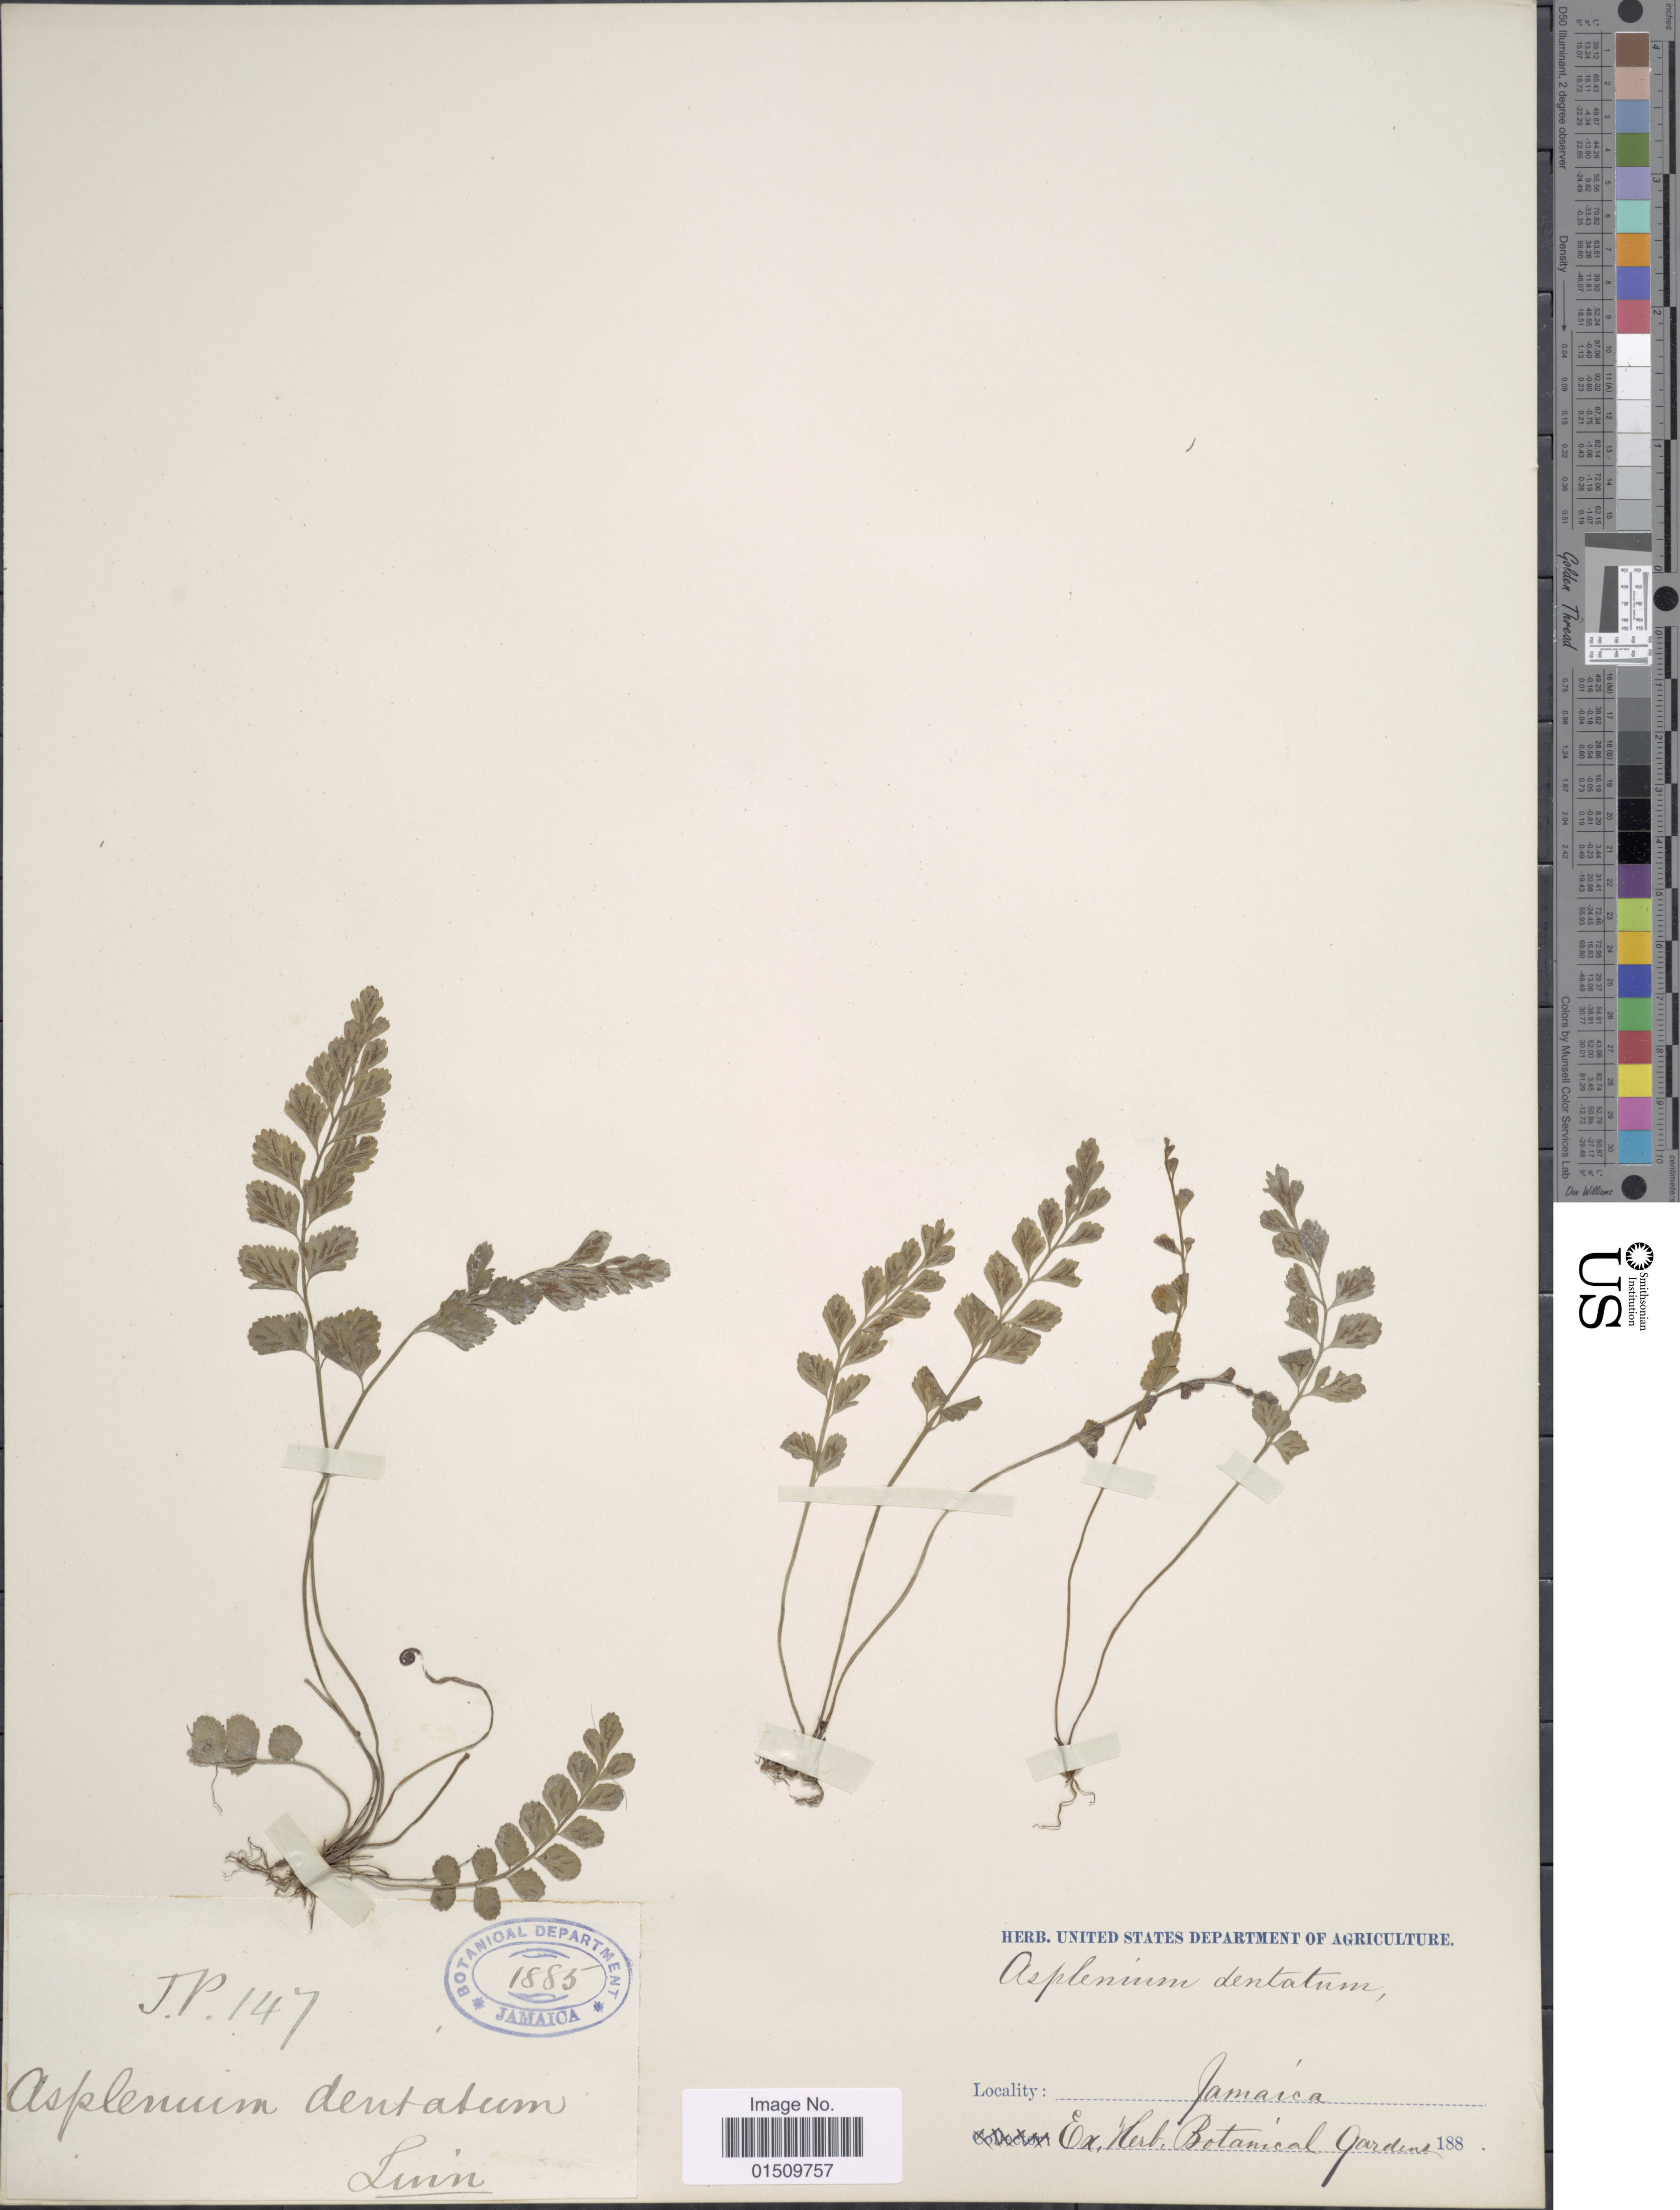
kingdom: Plantae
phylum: Tracheophyta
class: Polypodiopsida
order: Polypodiales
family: Aspleniaceae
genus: Asplenium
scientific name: Asplenium trichomanes-dentatum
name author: L.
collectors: J.P.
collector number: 147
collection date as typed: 188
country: Jamaica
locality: Jamaica.